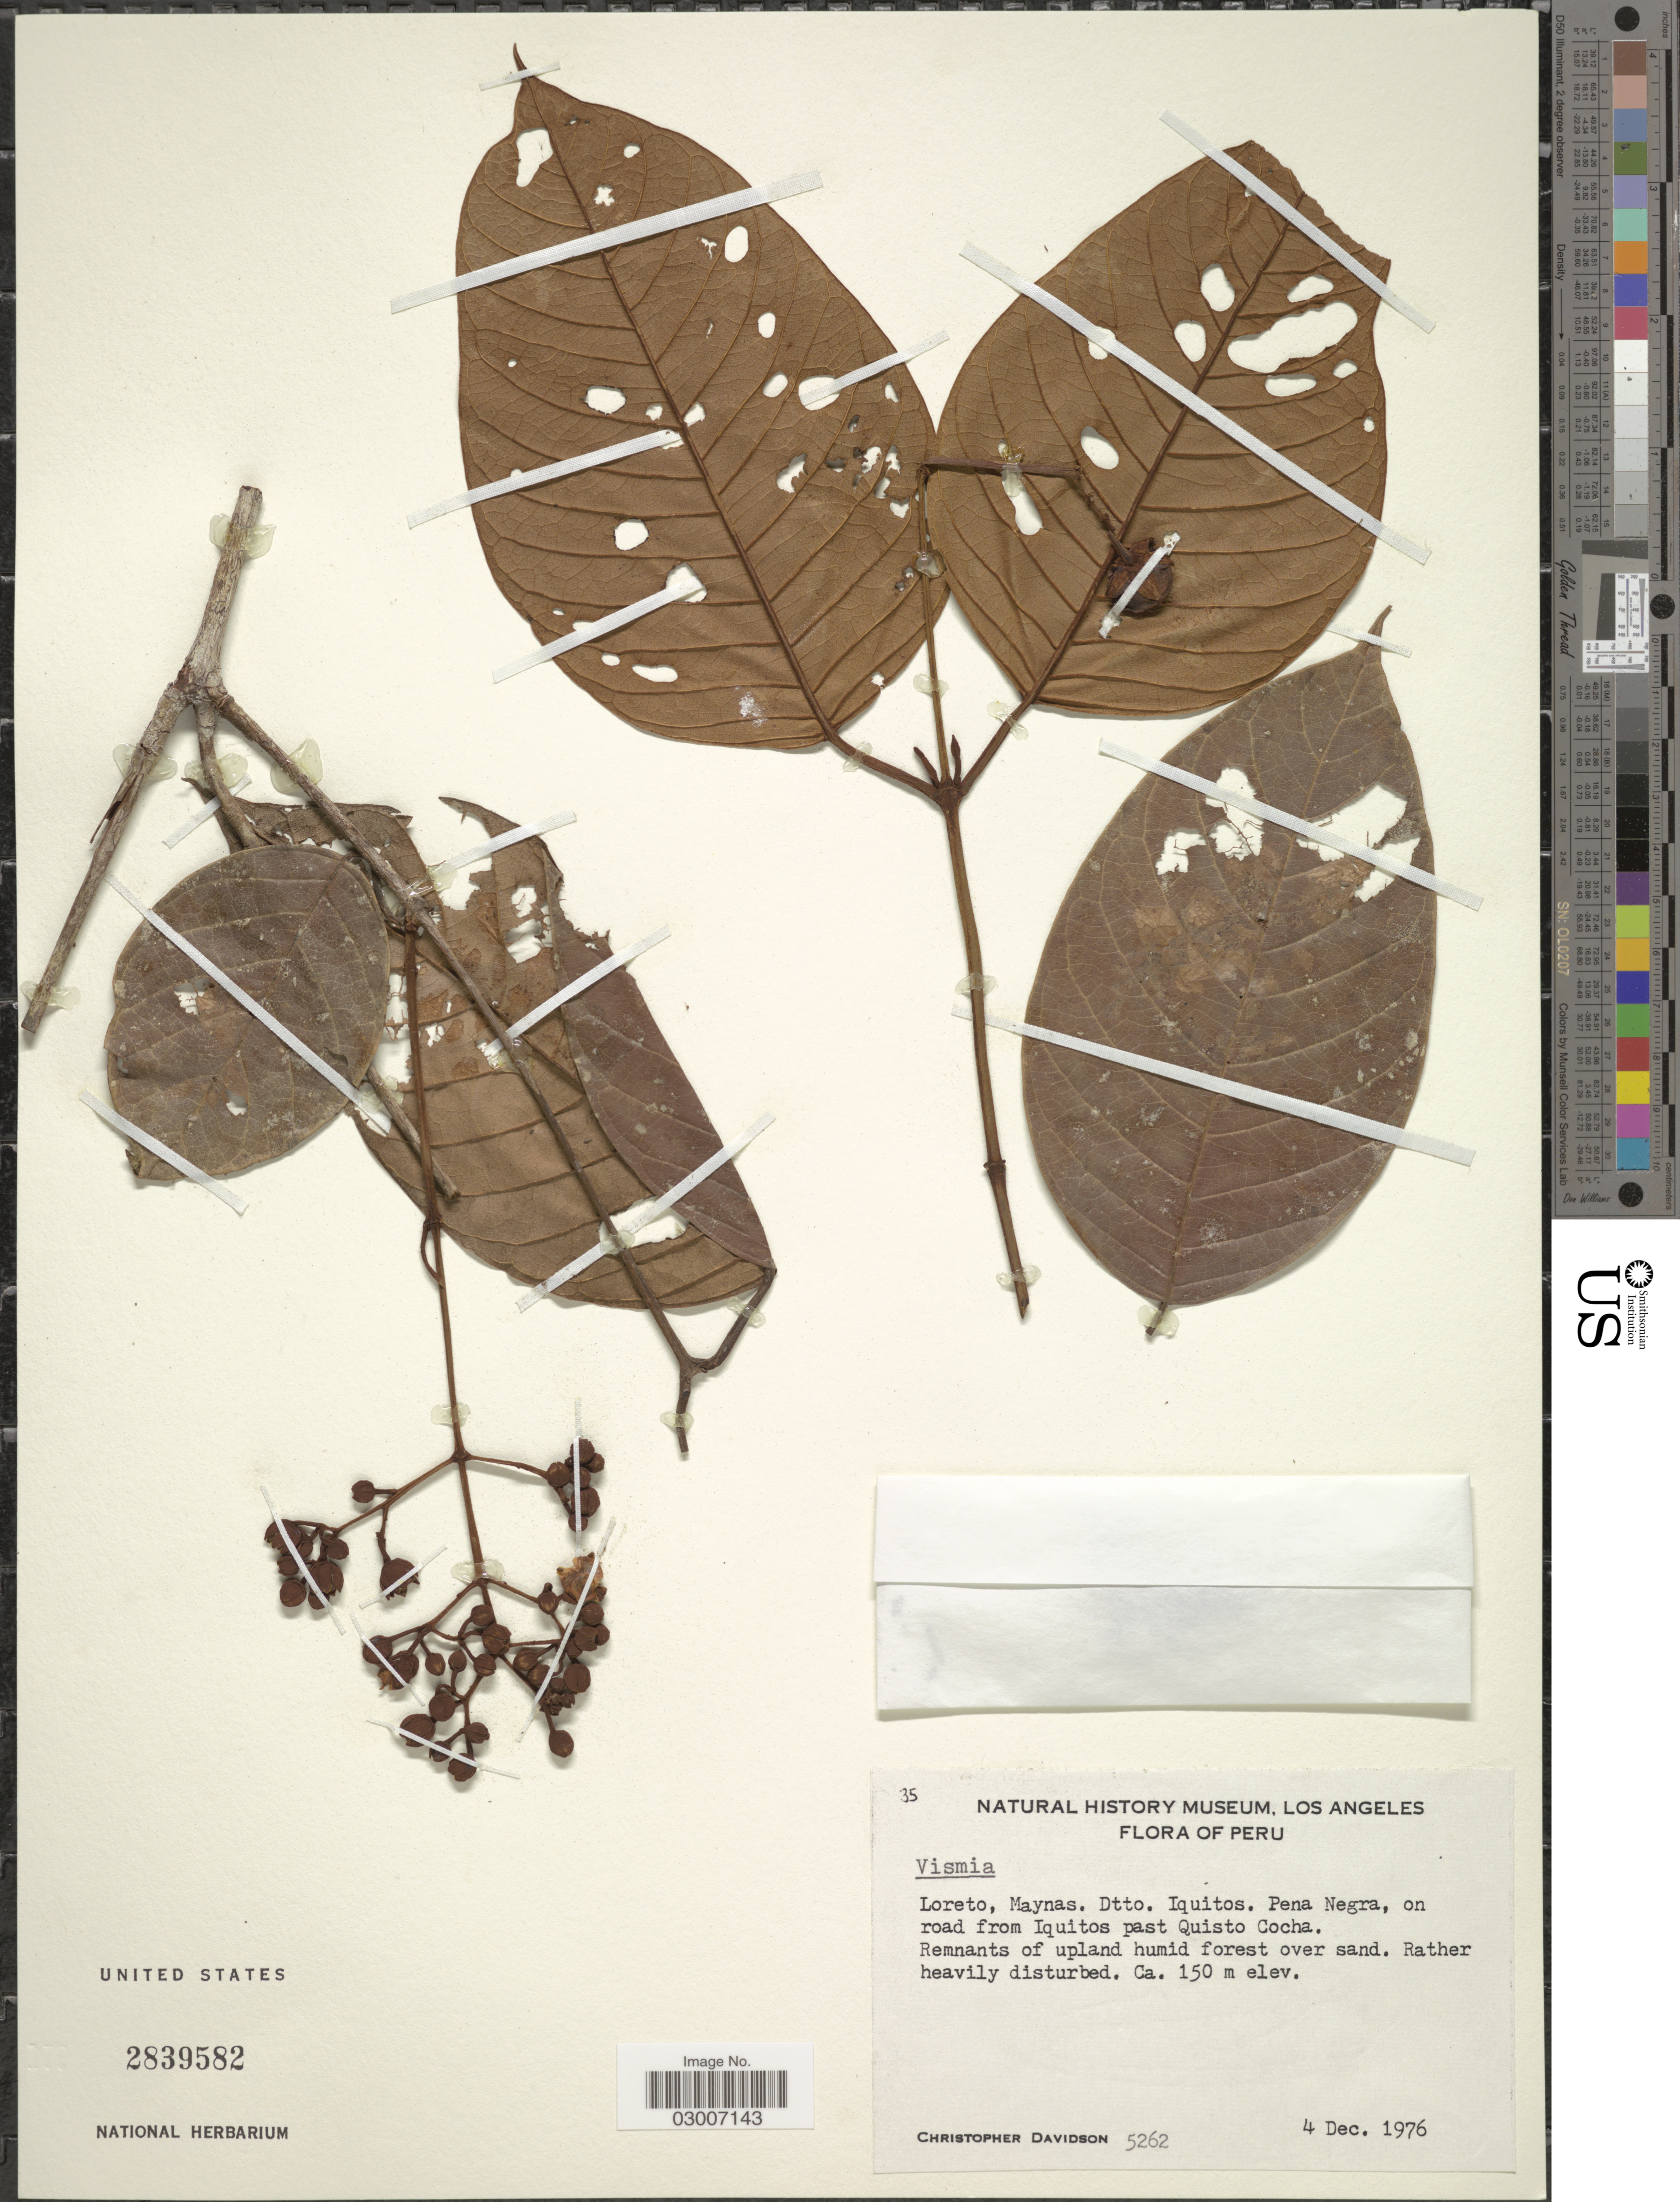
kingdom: Plantae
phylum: Tracheophyta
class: Magnoliopsida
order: Malpighiales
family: Hypericaceae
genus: Vismia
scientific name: Vismia sp.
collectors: C. Davidson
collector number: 5262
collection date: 1976-12-04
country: Peru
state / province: Loreto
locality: Loreto, Maynas, Dtto. Iquitos. Pena Negra, on road from Iquitos past Quisto Cocha.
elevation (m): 150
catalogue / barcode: US 2839582